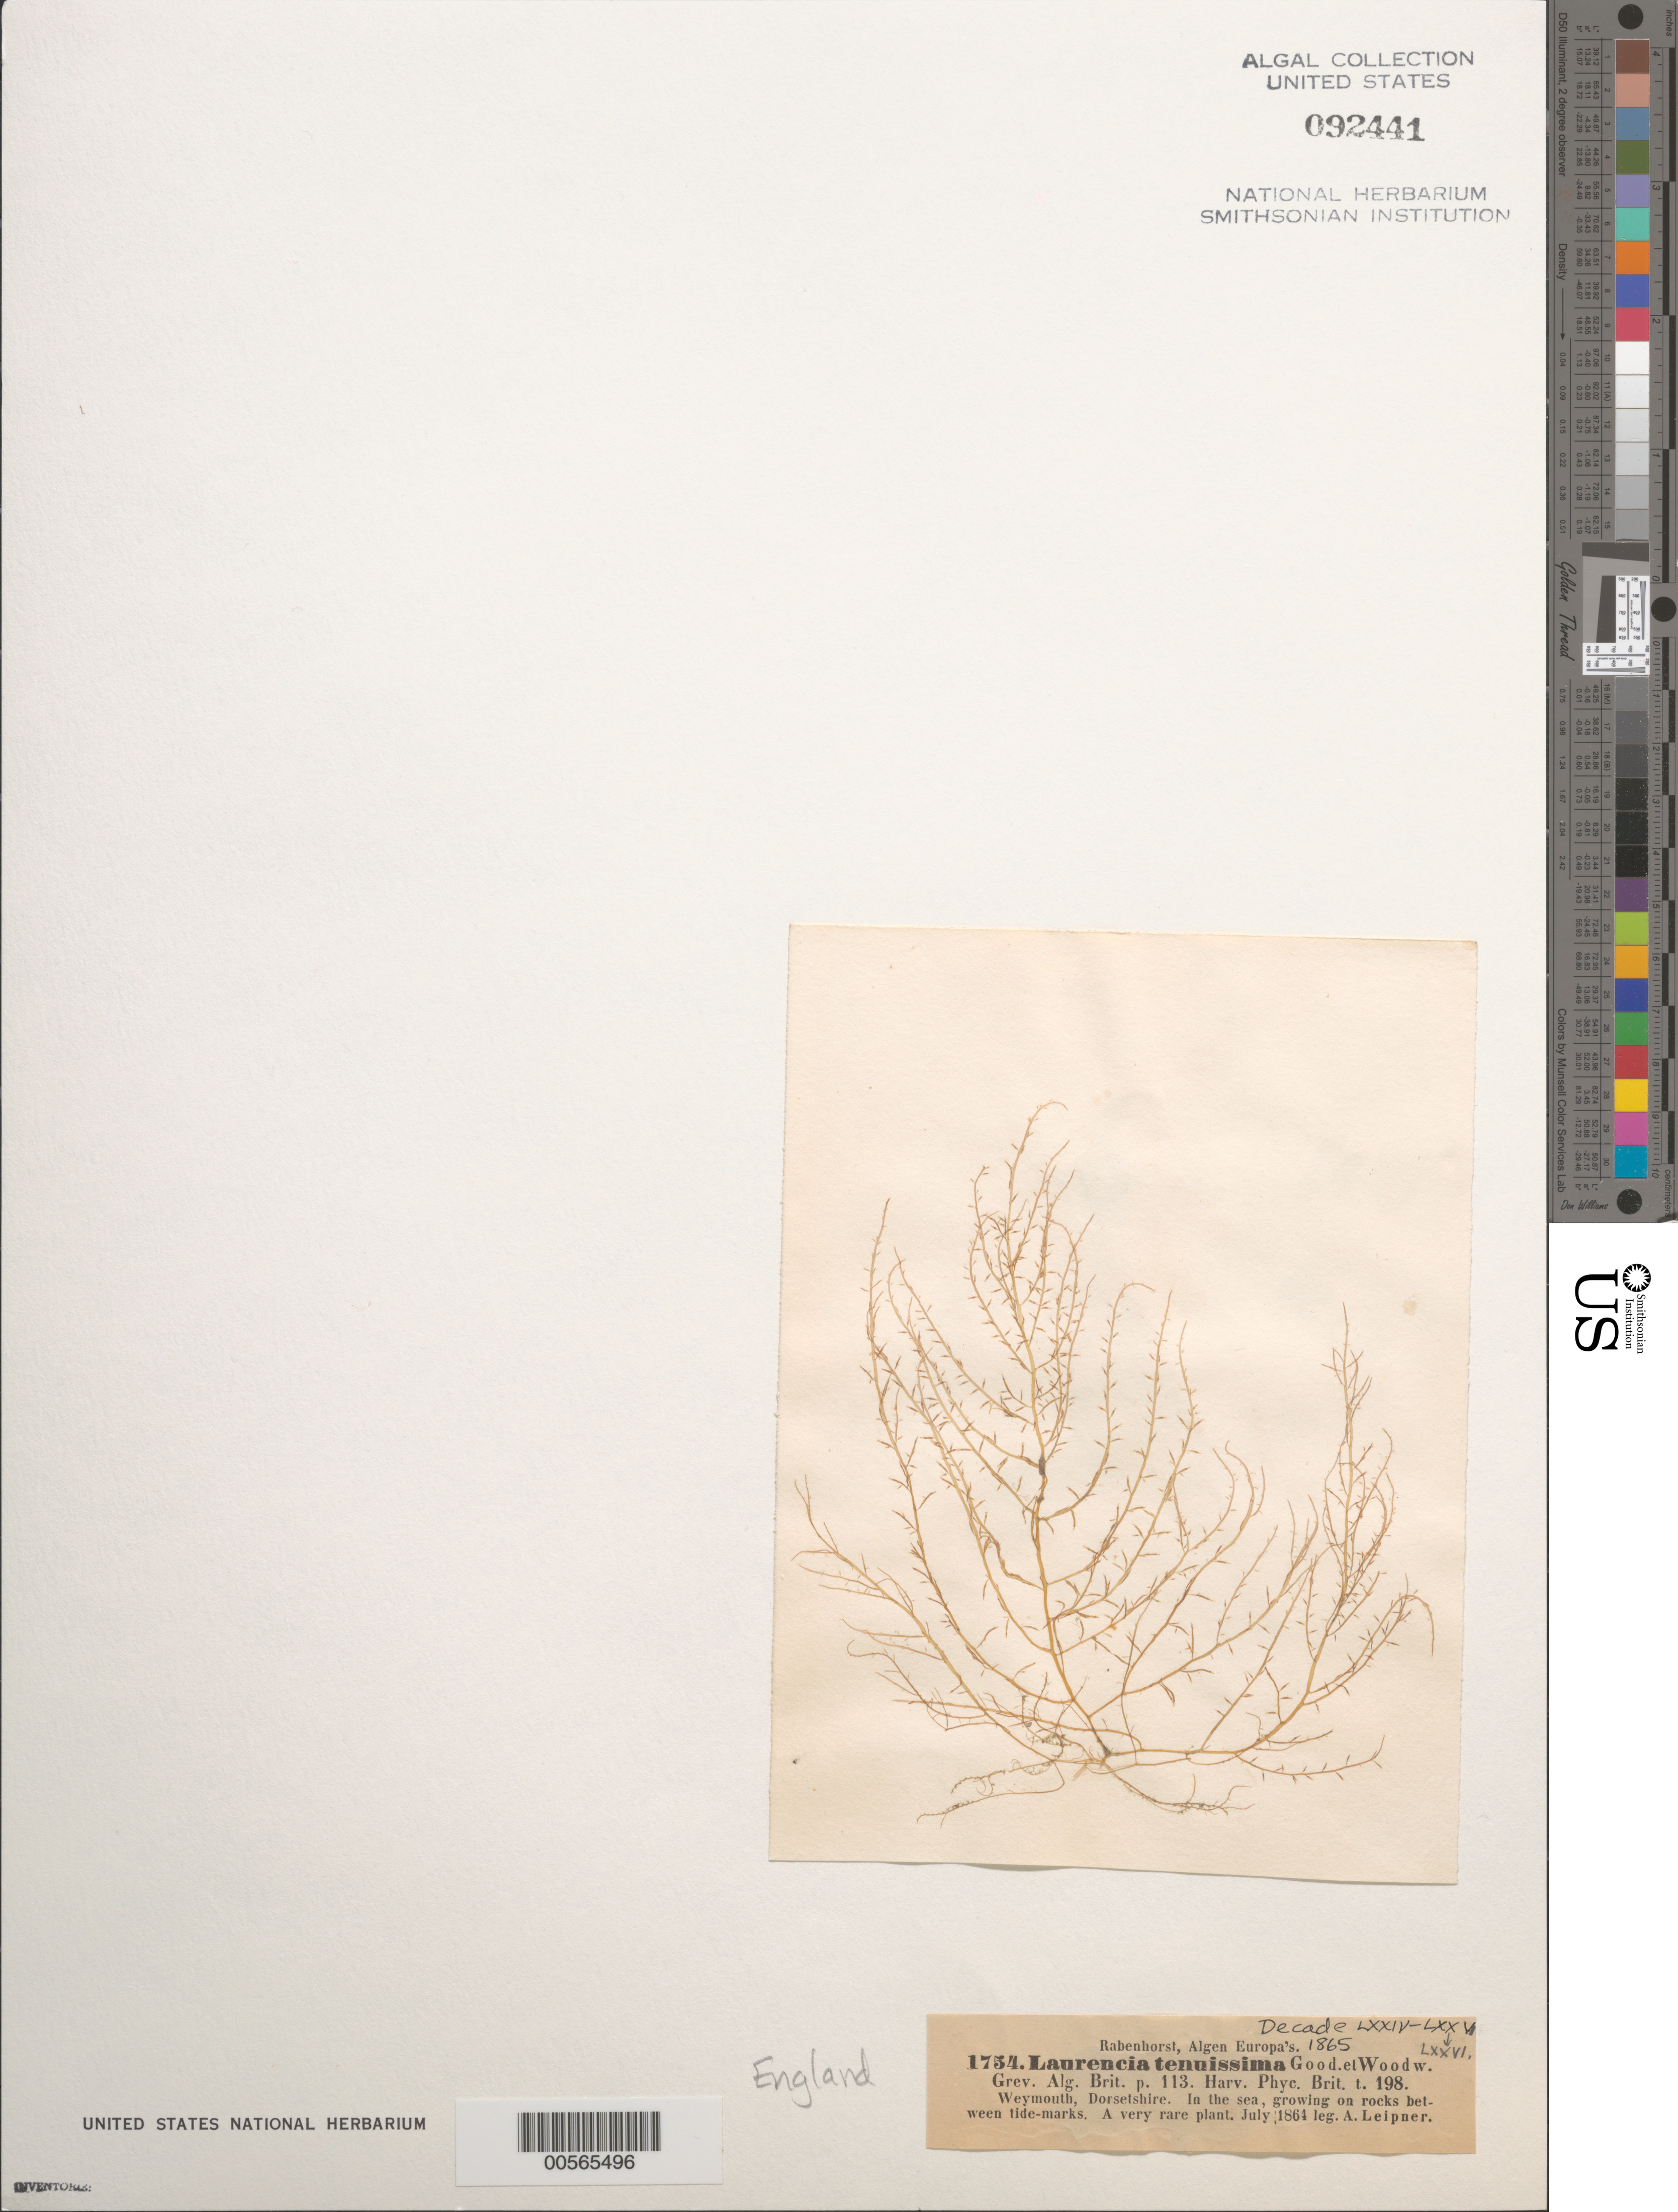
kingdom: Plantae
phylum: Rhodophyta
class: Florideophyceae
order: Ceramiales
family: Rhodomelaceae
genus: Laurencia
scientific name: Laurencia tenuissima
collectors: A. Leipner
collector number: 1754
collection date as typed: Jul 1864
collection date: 1864-07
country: United Kingdom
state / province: England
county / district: Dorset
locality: Weymouth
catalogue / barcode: US 92441